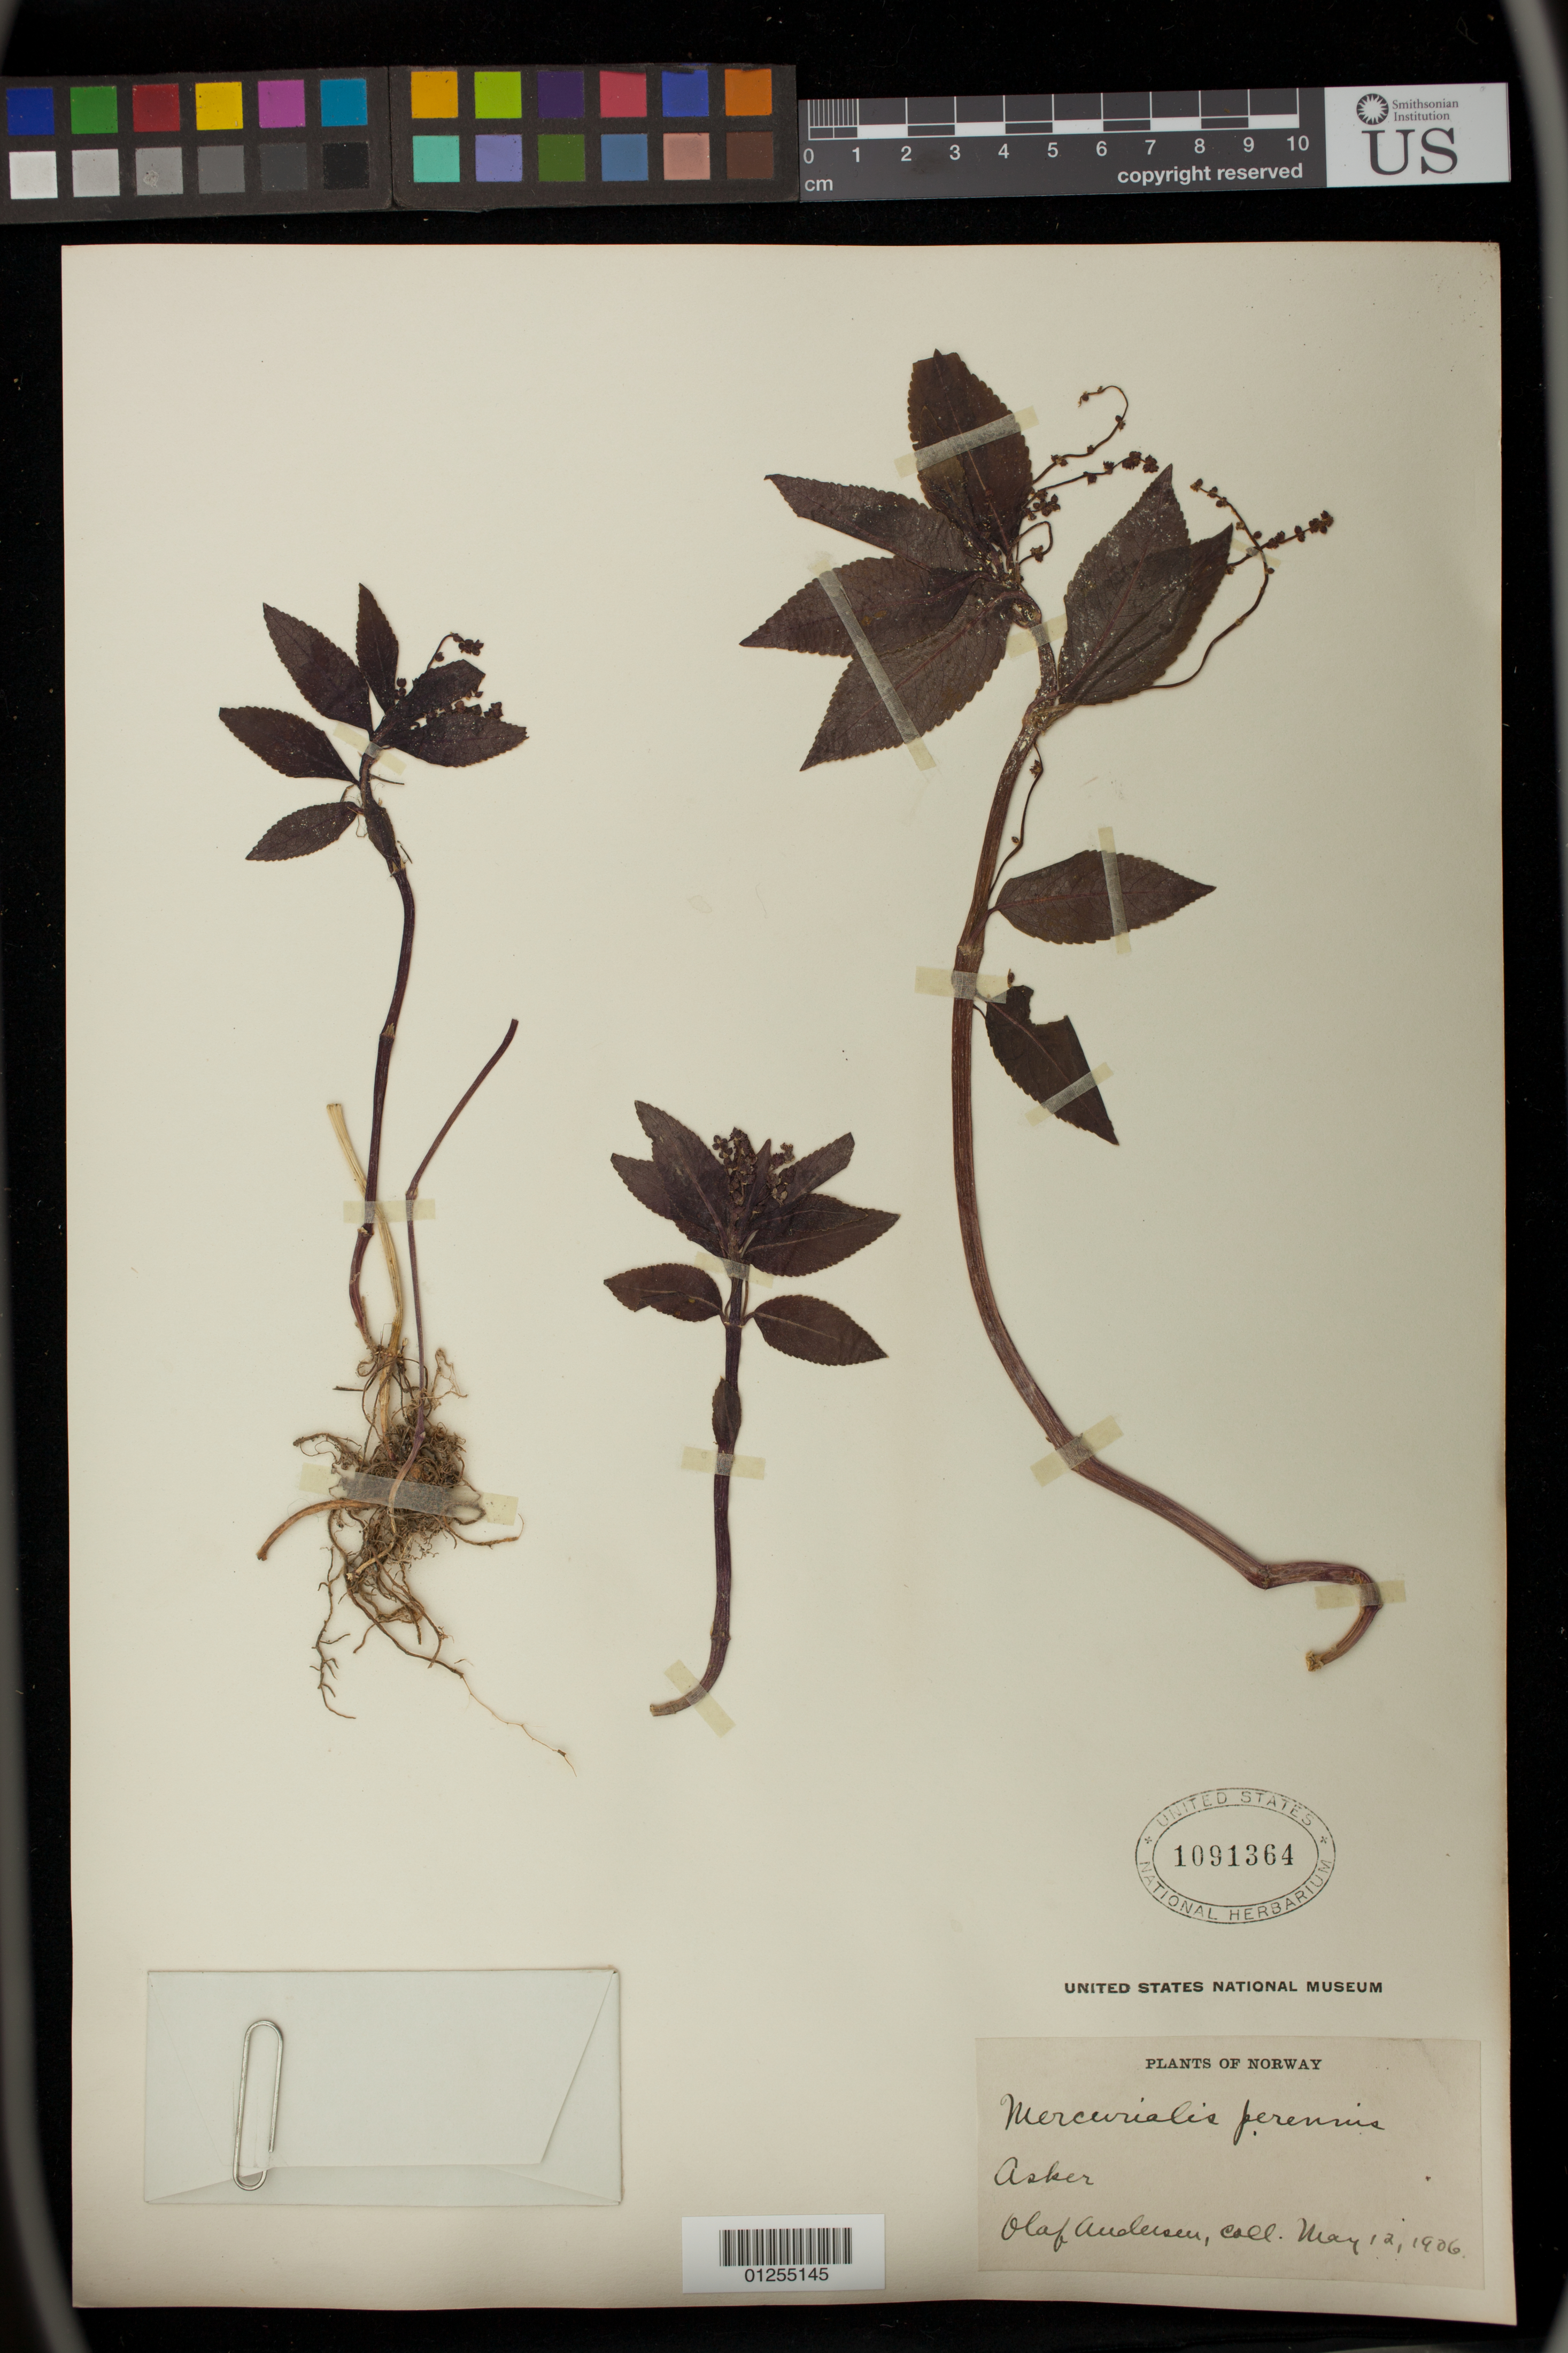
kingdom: Plantae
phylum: Tracheophyta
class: Magnoliopsida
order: Malpighiales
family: Euphorbiaceae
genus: Mercurialis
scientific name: Mercurialis perennis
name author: L.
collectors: O. Andersen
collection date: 1906-05-12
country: Norway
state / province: Akershus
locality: Asker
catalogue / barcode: US 1091364